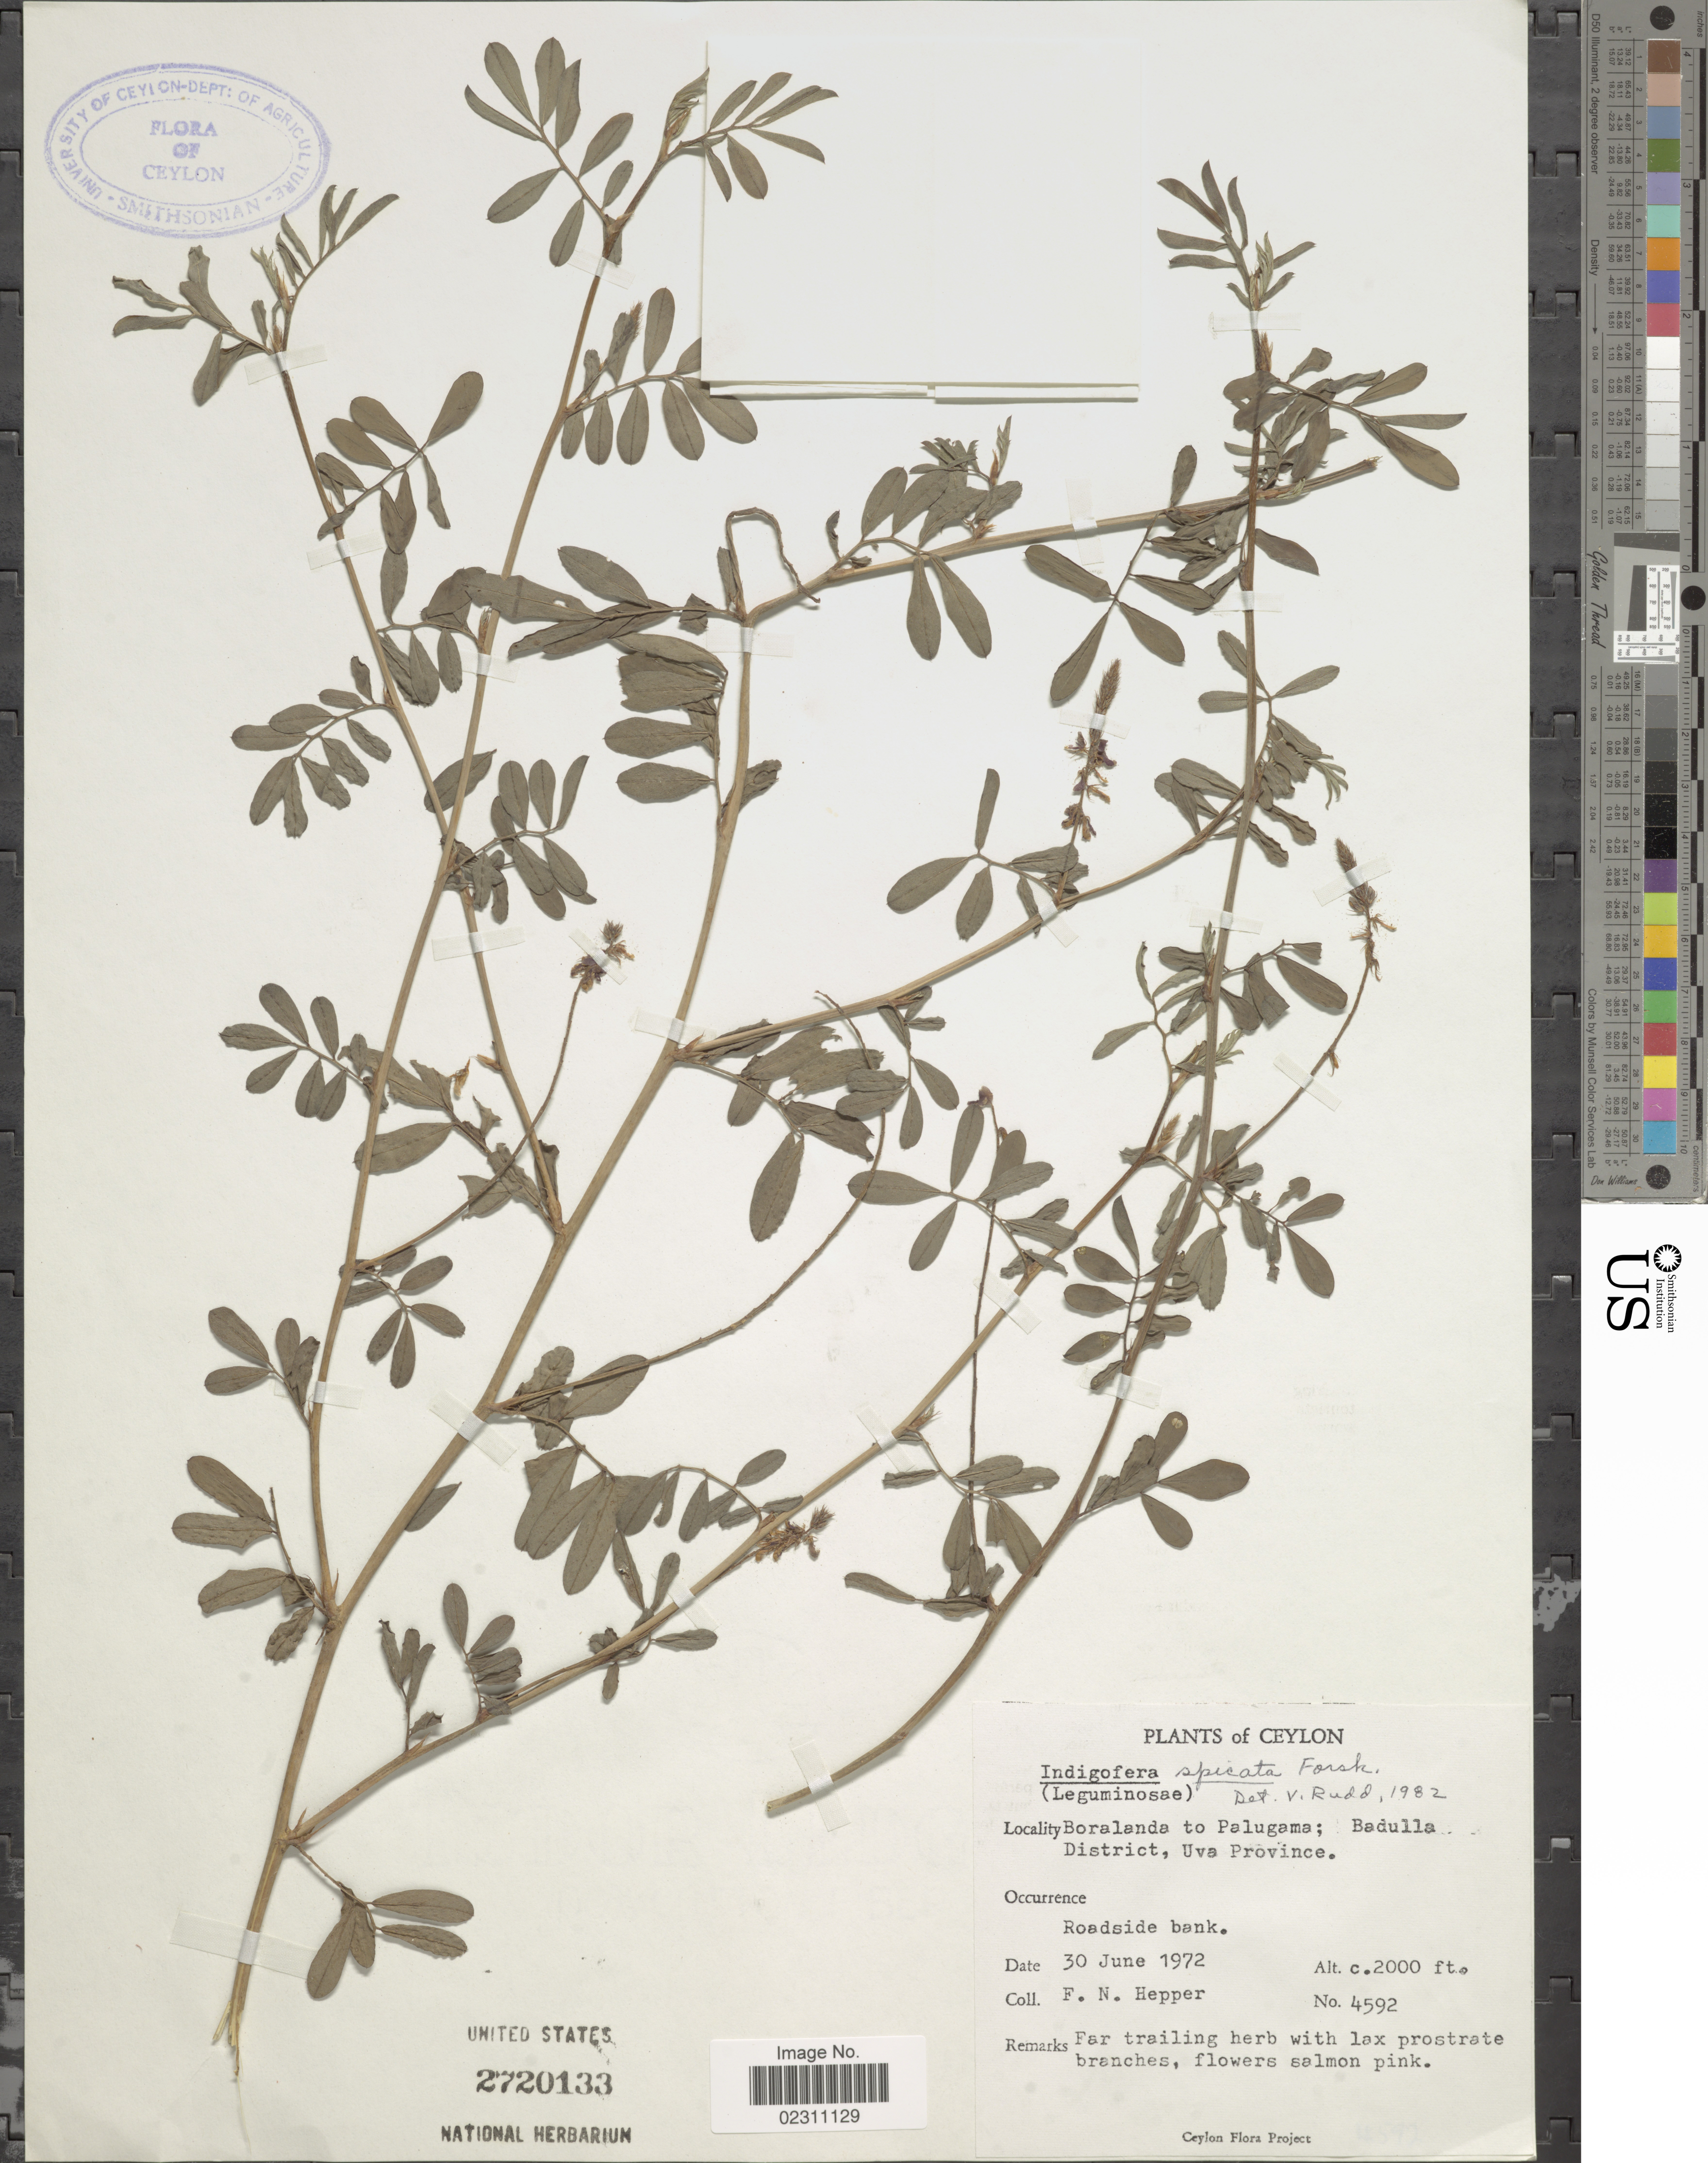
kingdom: Plantae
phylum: Tracheophyta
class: Magnoliopsida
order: Fabales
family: Fabaceae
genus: Indigofera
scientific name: Indigofera hendecaphylla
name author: Jacq.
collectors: F. Hepper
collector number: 4592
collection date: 1972-06-30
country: Sri Lanka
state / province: Uva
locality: Ceylon, Boralanda to Palugama, Badulla District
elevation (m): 610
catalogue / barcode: US 2720133